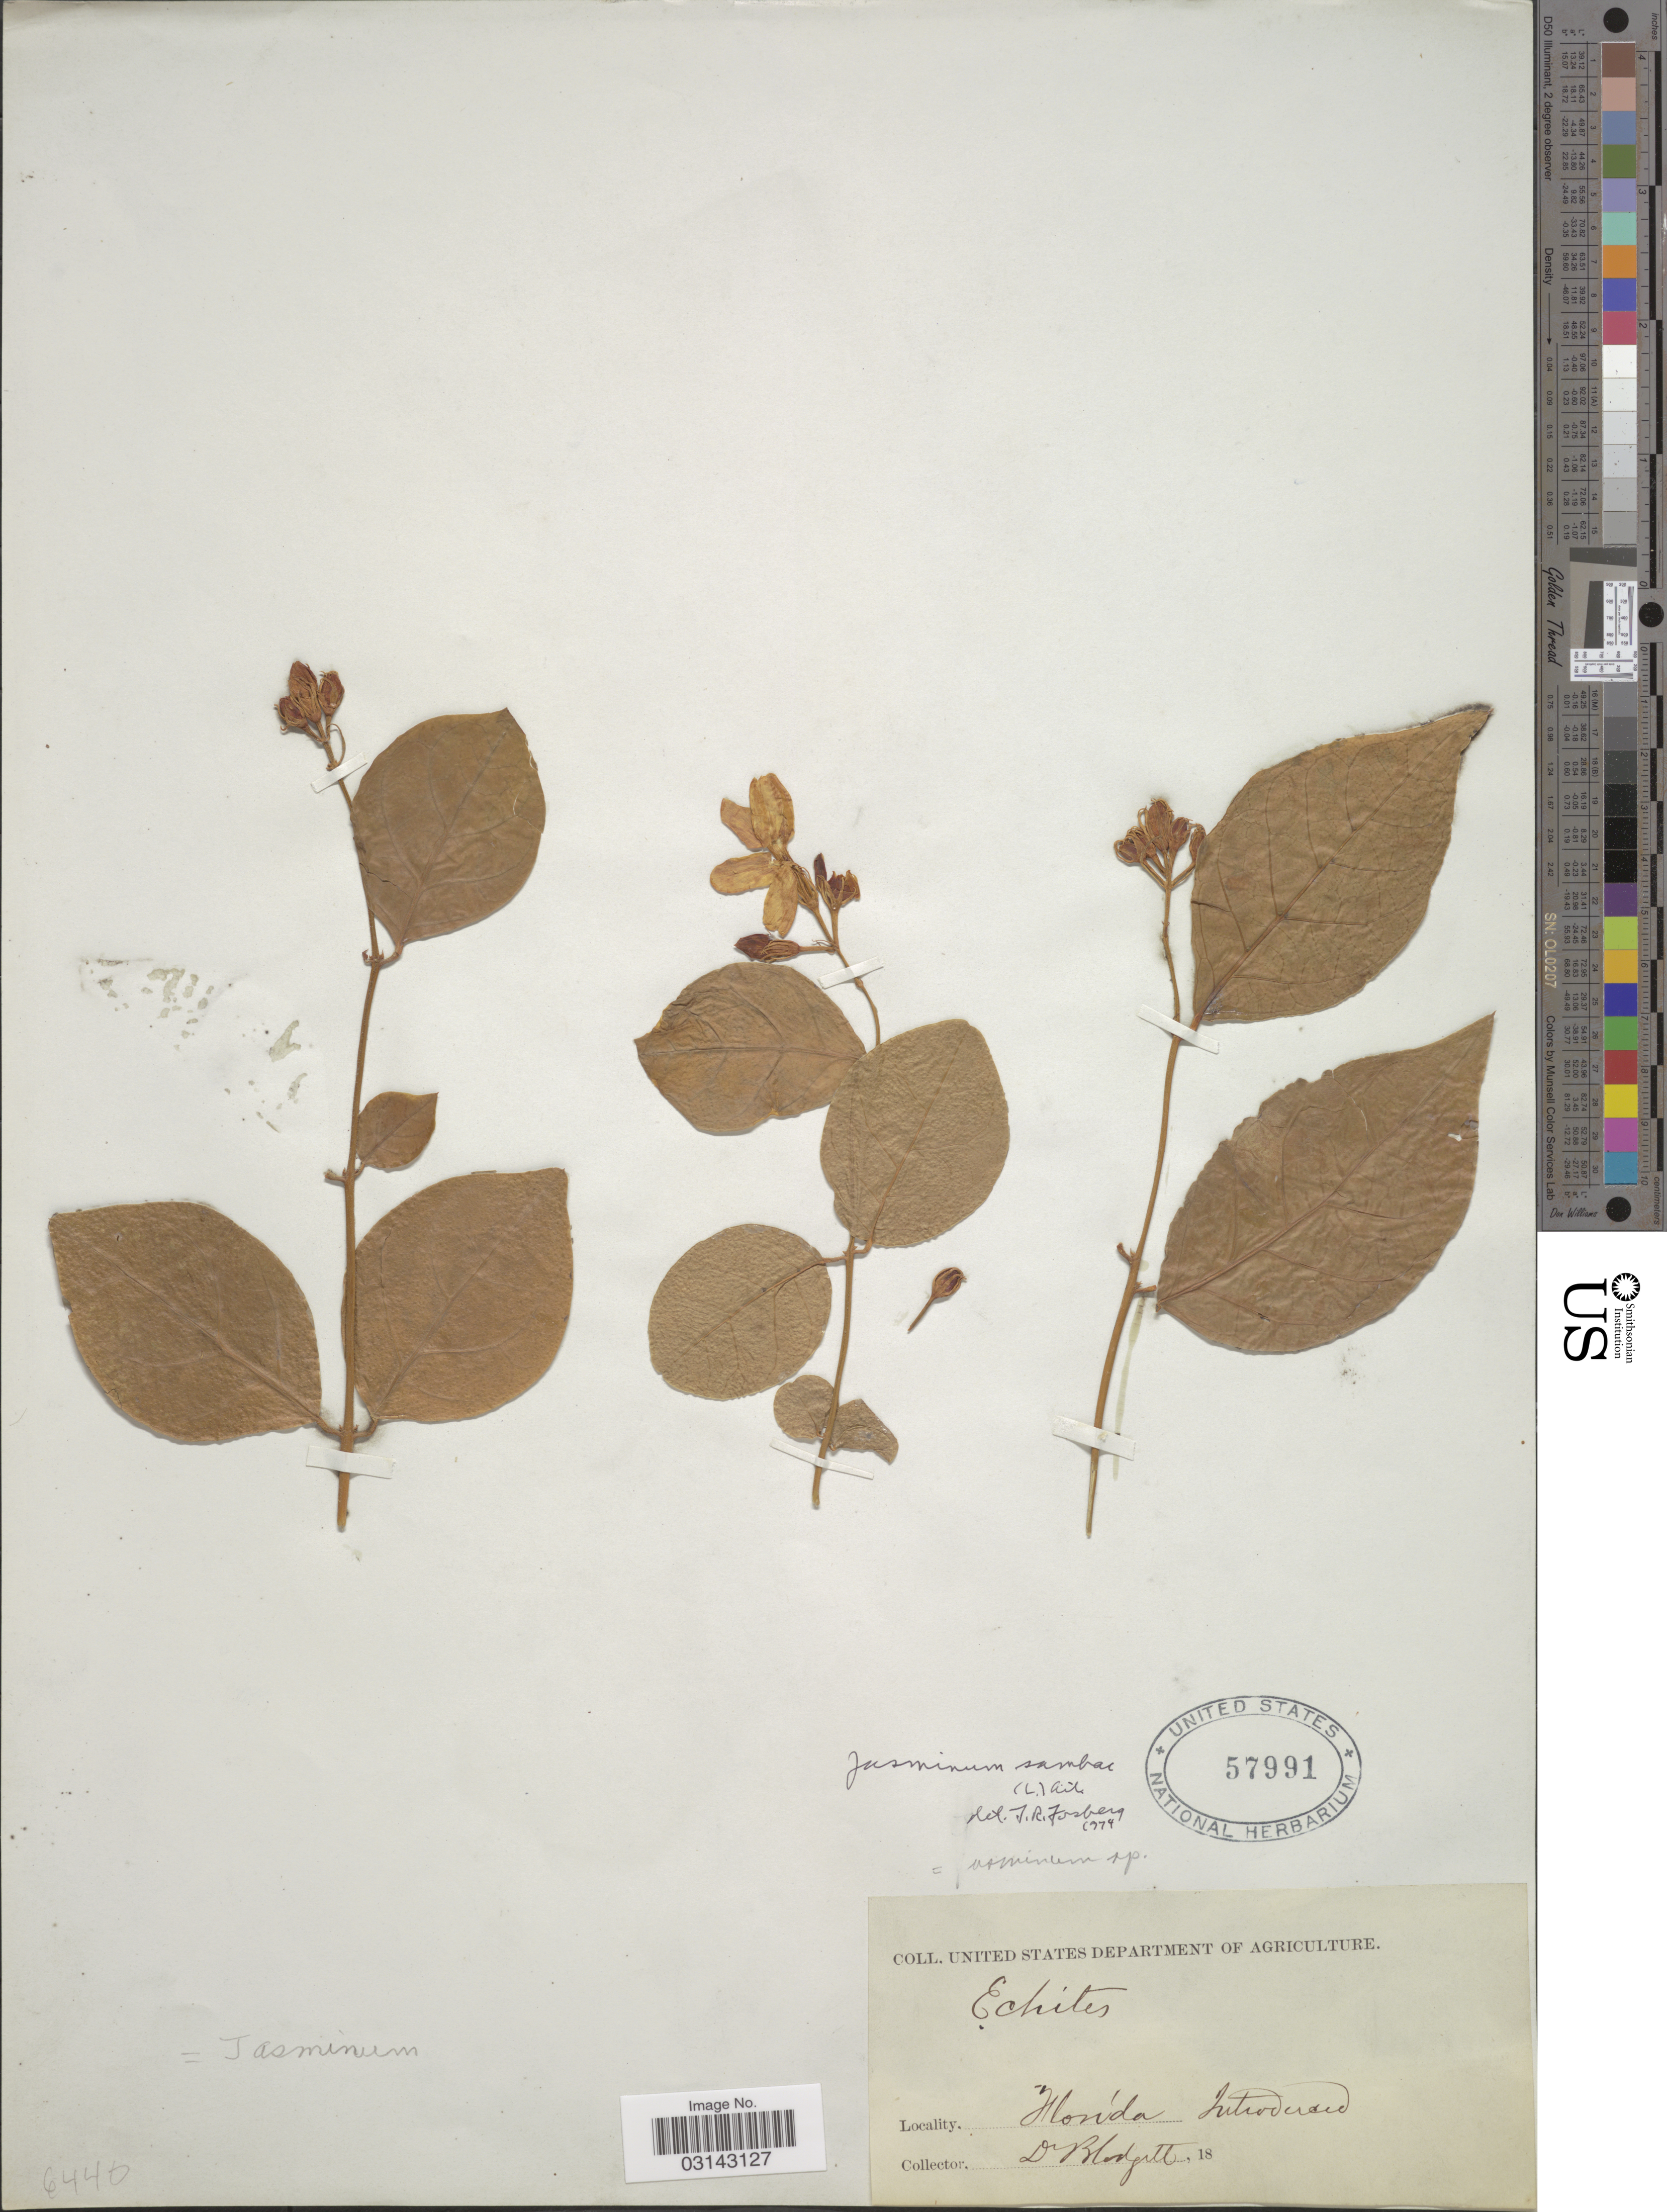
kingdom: Plantae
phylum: Tracheophyta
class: Magnoliopsida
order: Lamiales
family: Oleaceae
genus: Jasminum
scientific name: Jasminum sambac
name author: (L.) Aiton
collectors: -. Blodgett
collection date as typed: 18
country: United States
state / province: Florida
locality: Florida Introduced.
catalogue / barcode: US 57991